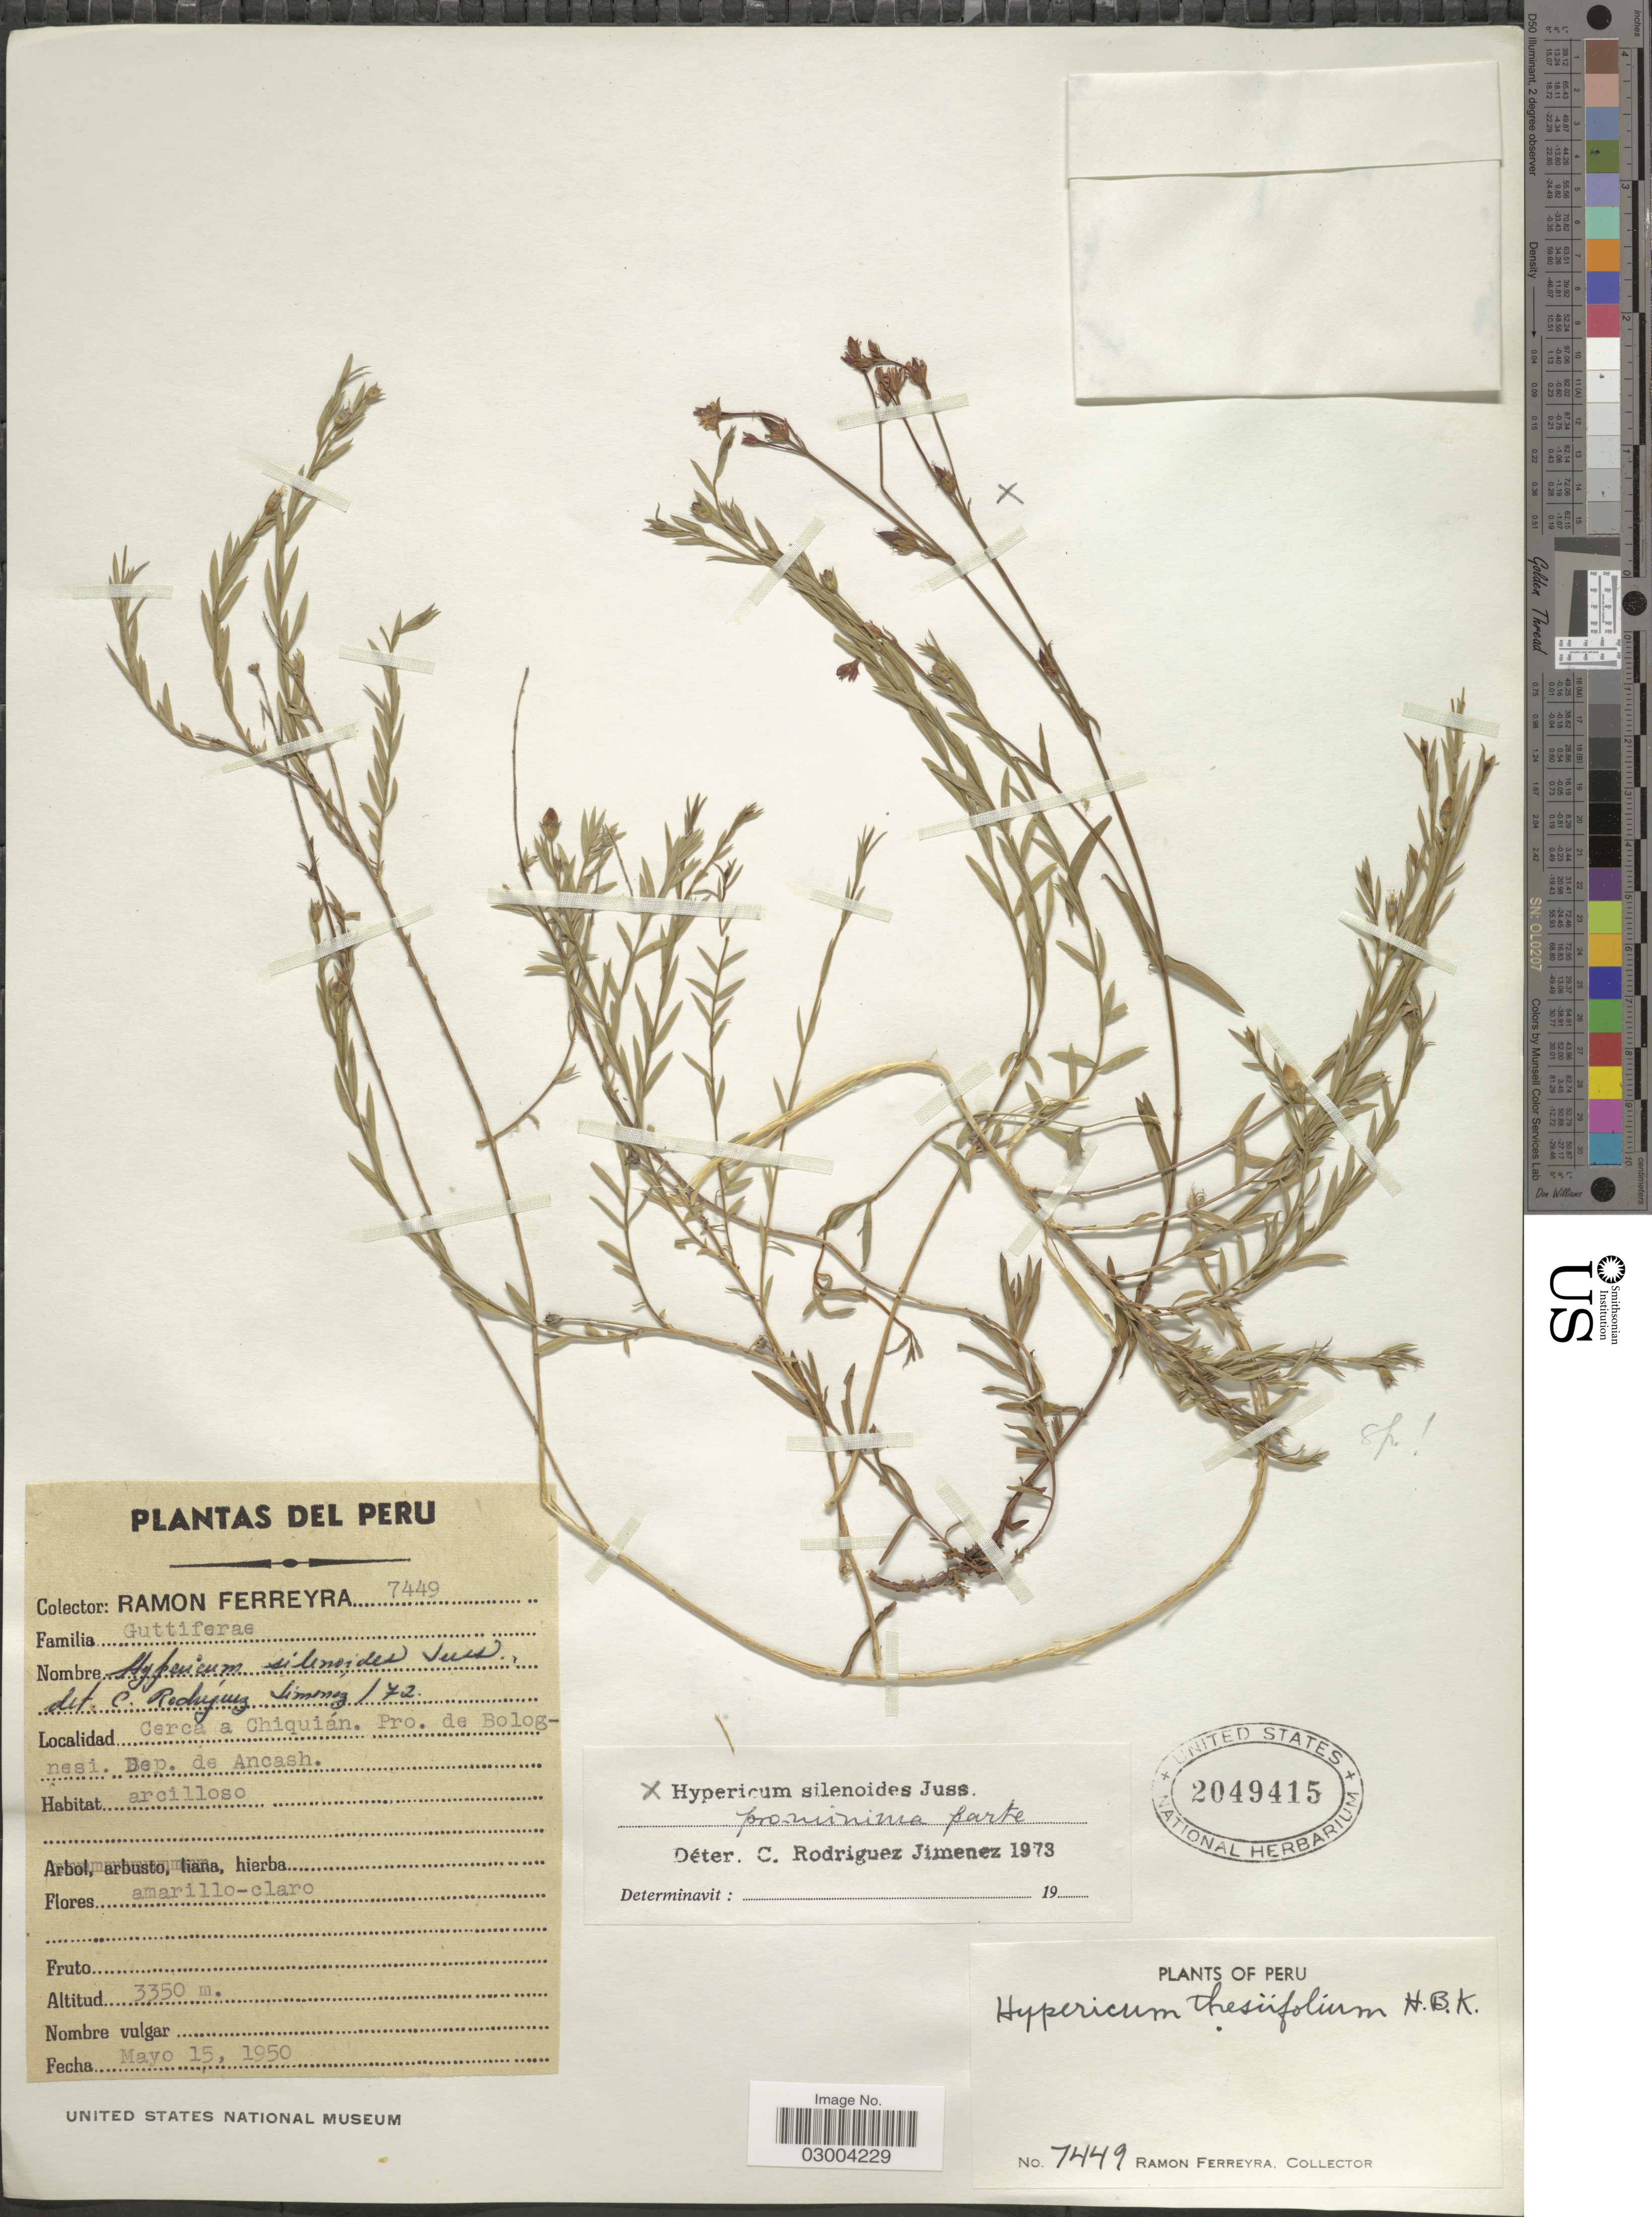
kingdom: Plantae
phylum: Tracheophyta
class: Magnoliopsida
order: Malpighiales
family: Hypericaceae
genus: Hypericum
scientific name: Hypericum silenoides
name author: Juss.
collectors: R. A. Ferreyra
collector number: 7449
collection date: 1950-05-15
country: Peru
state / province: Ancash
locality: Cerca a Chiquián. Pro. de Bolognesi. Dep. de Ancash.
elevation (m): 3350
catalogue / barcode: US 2049415